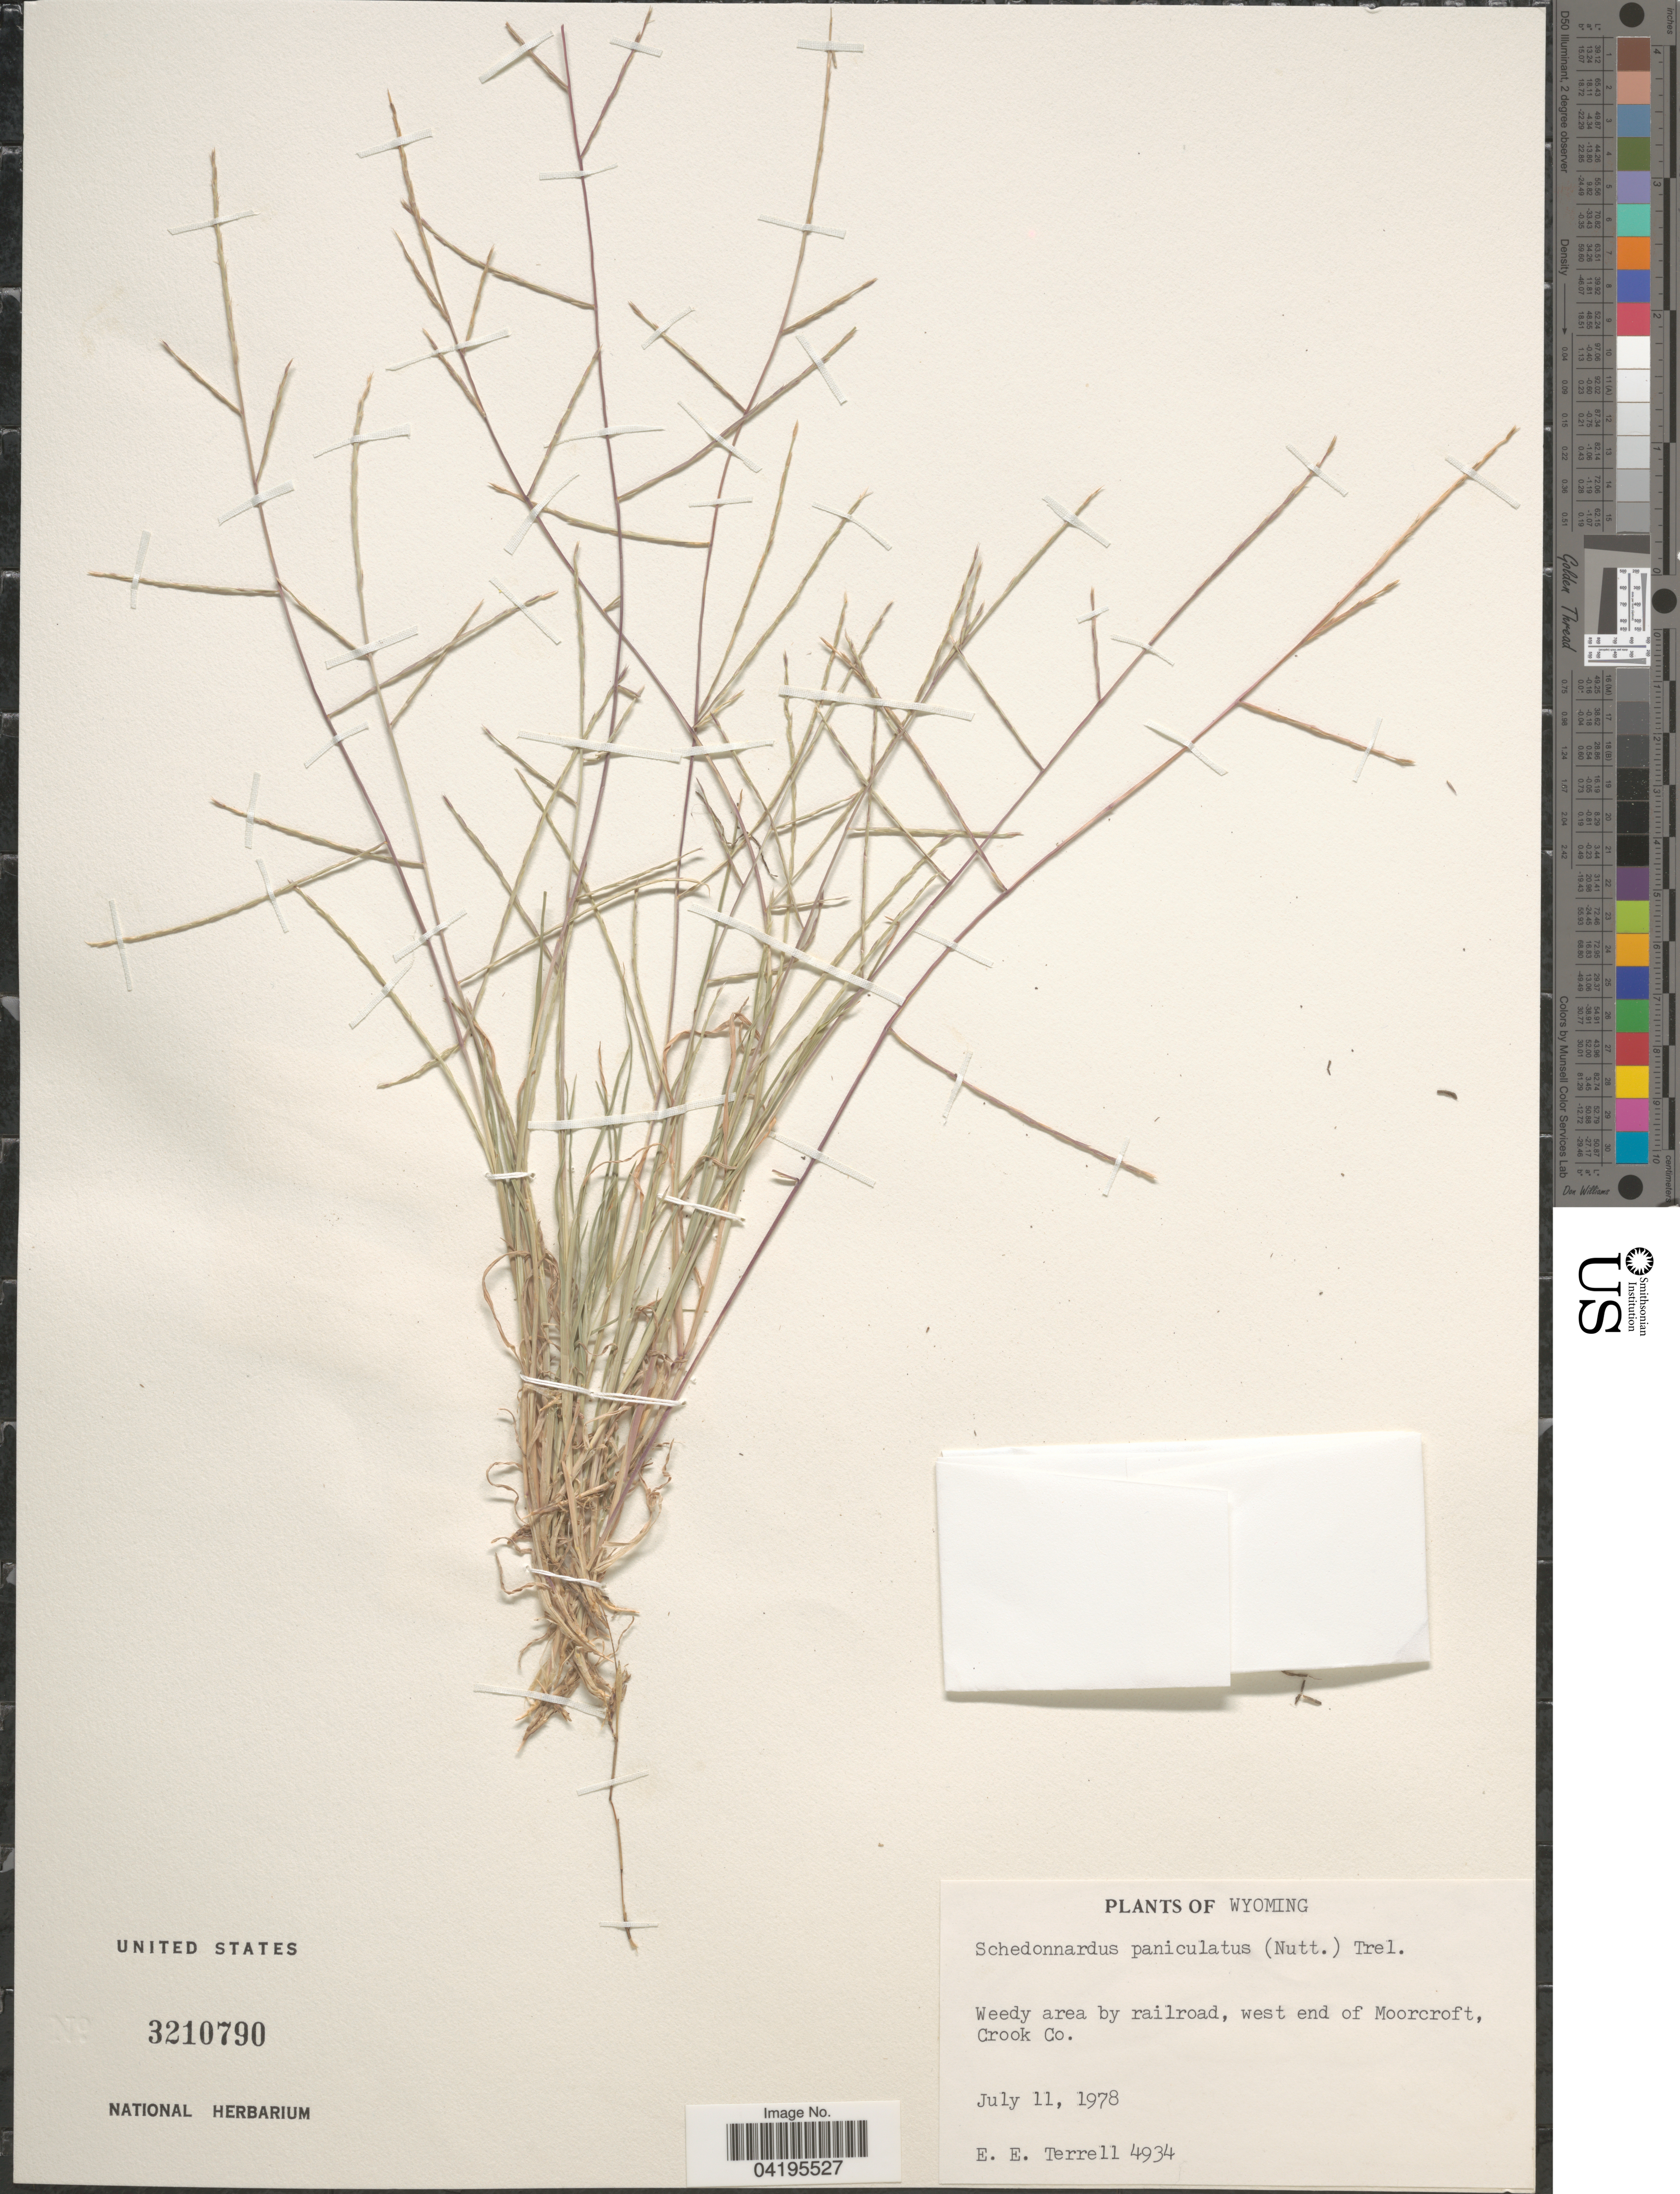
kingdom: Plantae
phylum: Tracheophyta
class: Liliopsida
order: Poales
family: Poaceae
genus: Muhlenbergia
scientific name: Muhlenbergia paniculata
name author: (Nutt.) Columbus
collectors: E. E. Terrell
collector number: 4934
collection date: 1978-07-11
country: United States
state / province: Wyoming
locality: Weedy area by railroad, west end of Moorcroft, Crook Co.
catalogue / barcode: US 3210790